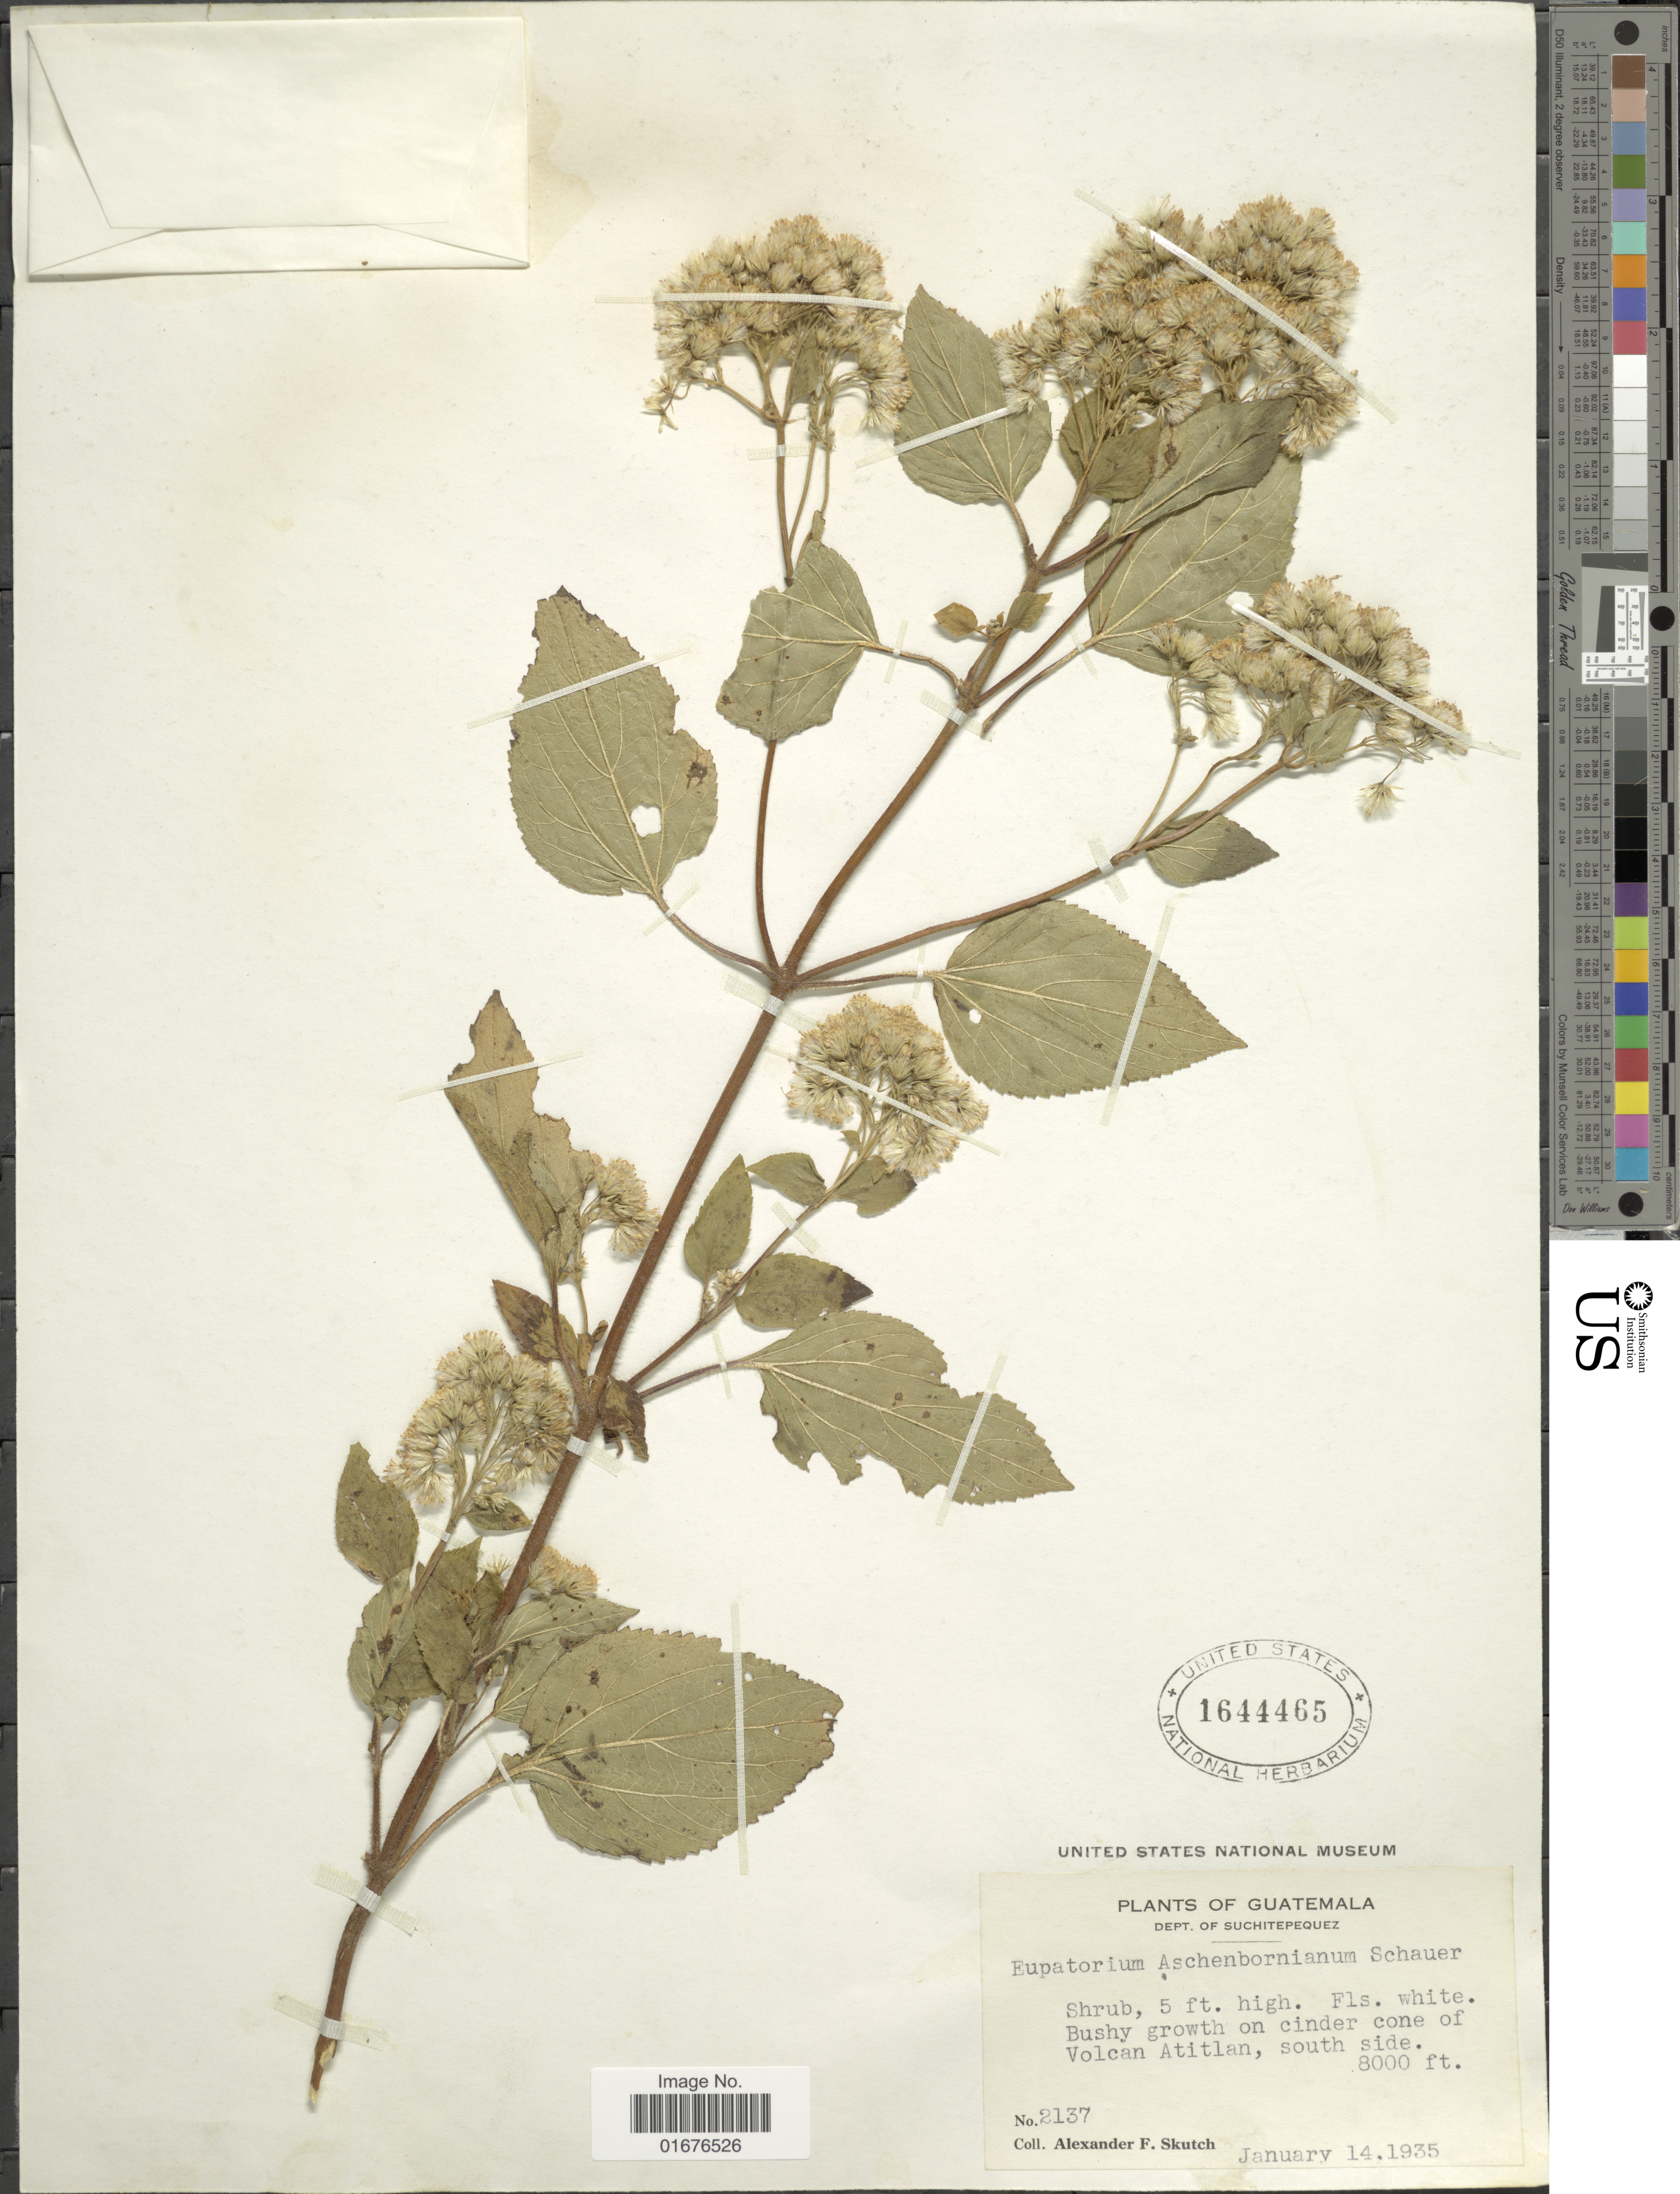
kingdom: Plantae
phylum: Tracheophyta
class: Magnoliopsida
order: Asterales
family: Asteraceae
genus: Ageratina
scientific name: Ageratina pichinchensis var. bustamenta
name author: (DC.) R.M. King & H. Rob.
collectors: A. F. Skutch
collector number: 2137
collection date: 1935-01-14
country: Guatemala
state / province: Suchitepéquez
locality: Bushy growth on cinder cone of Volcan Atitlan, south side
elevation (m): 2438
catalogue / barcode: US 1644465